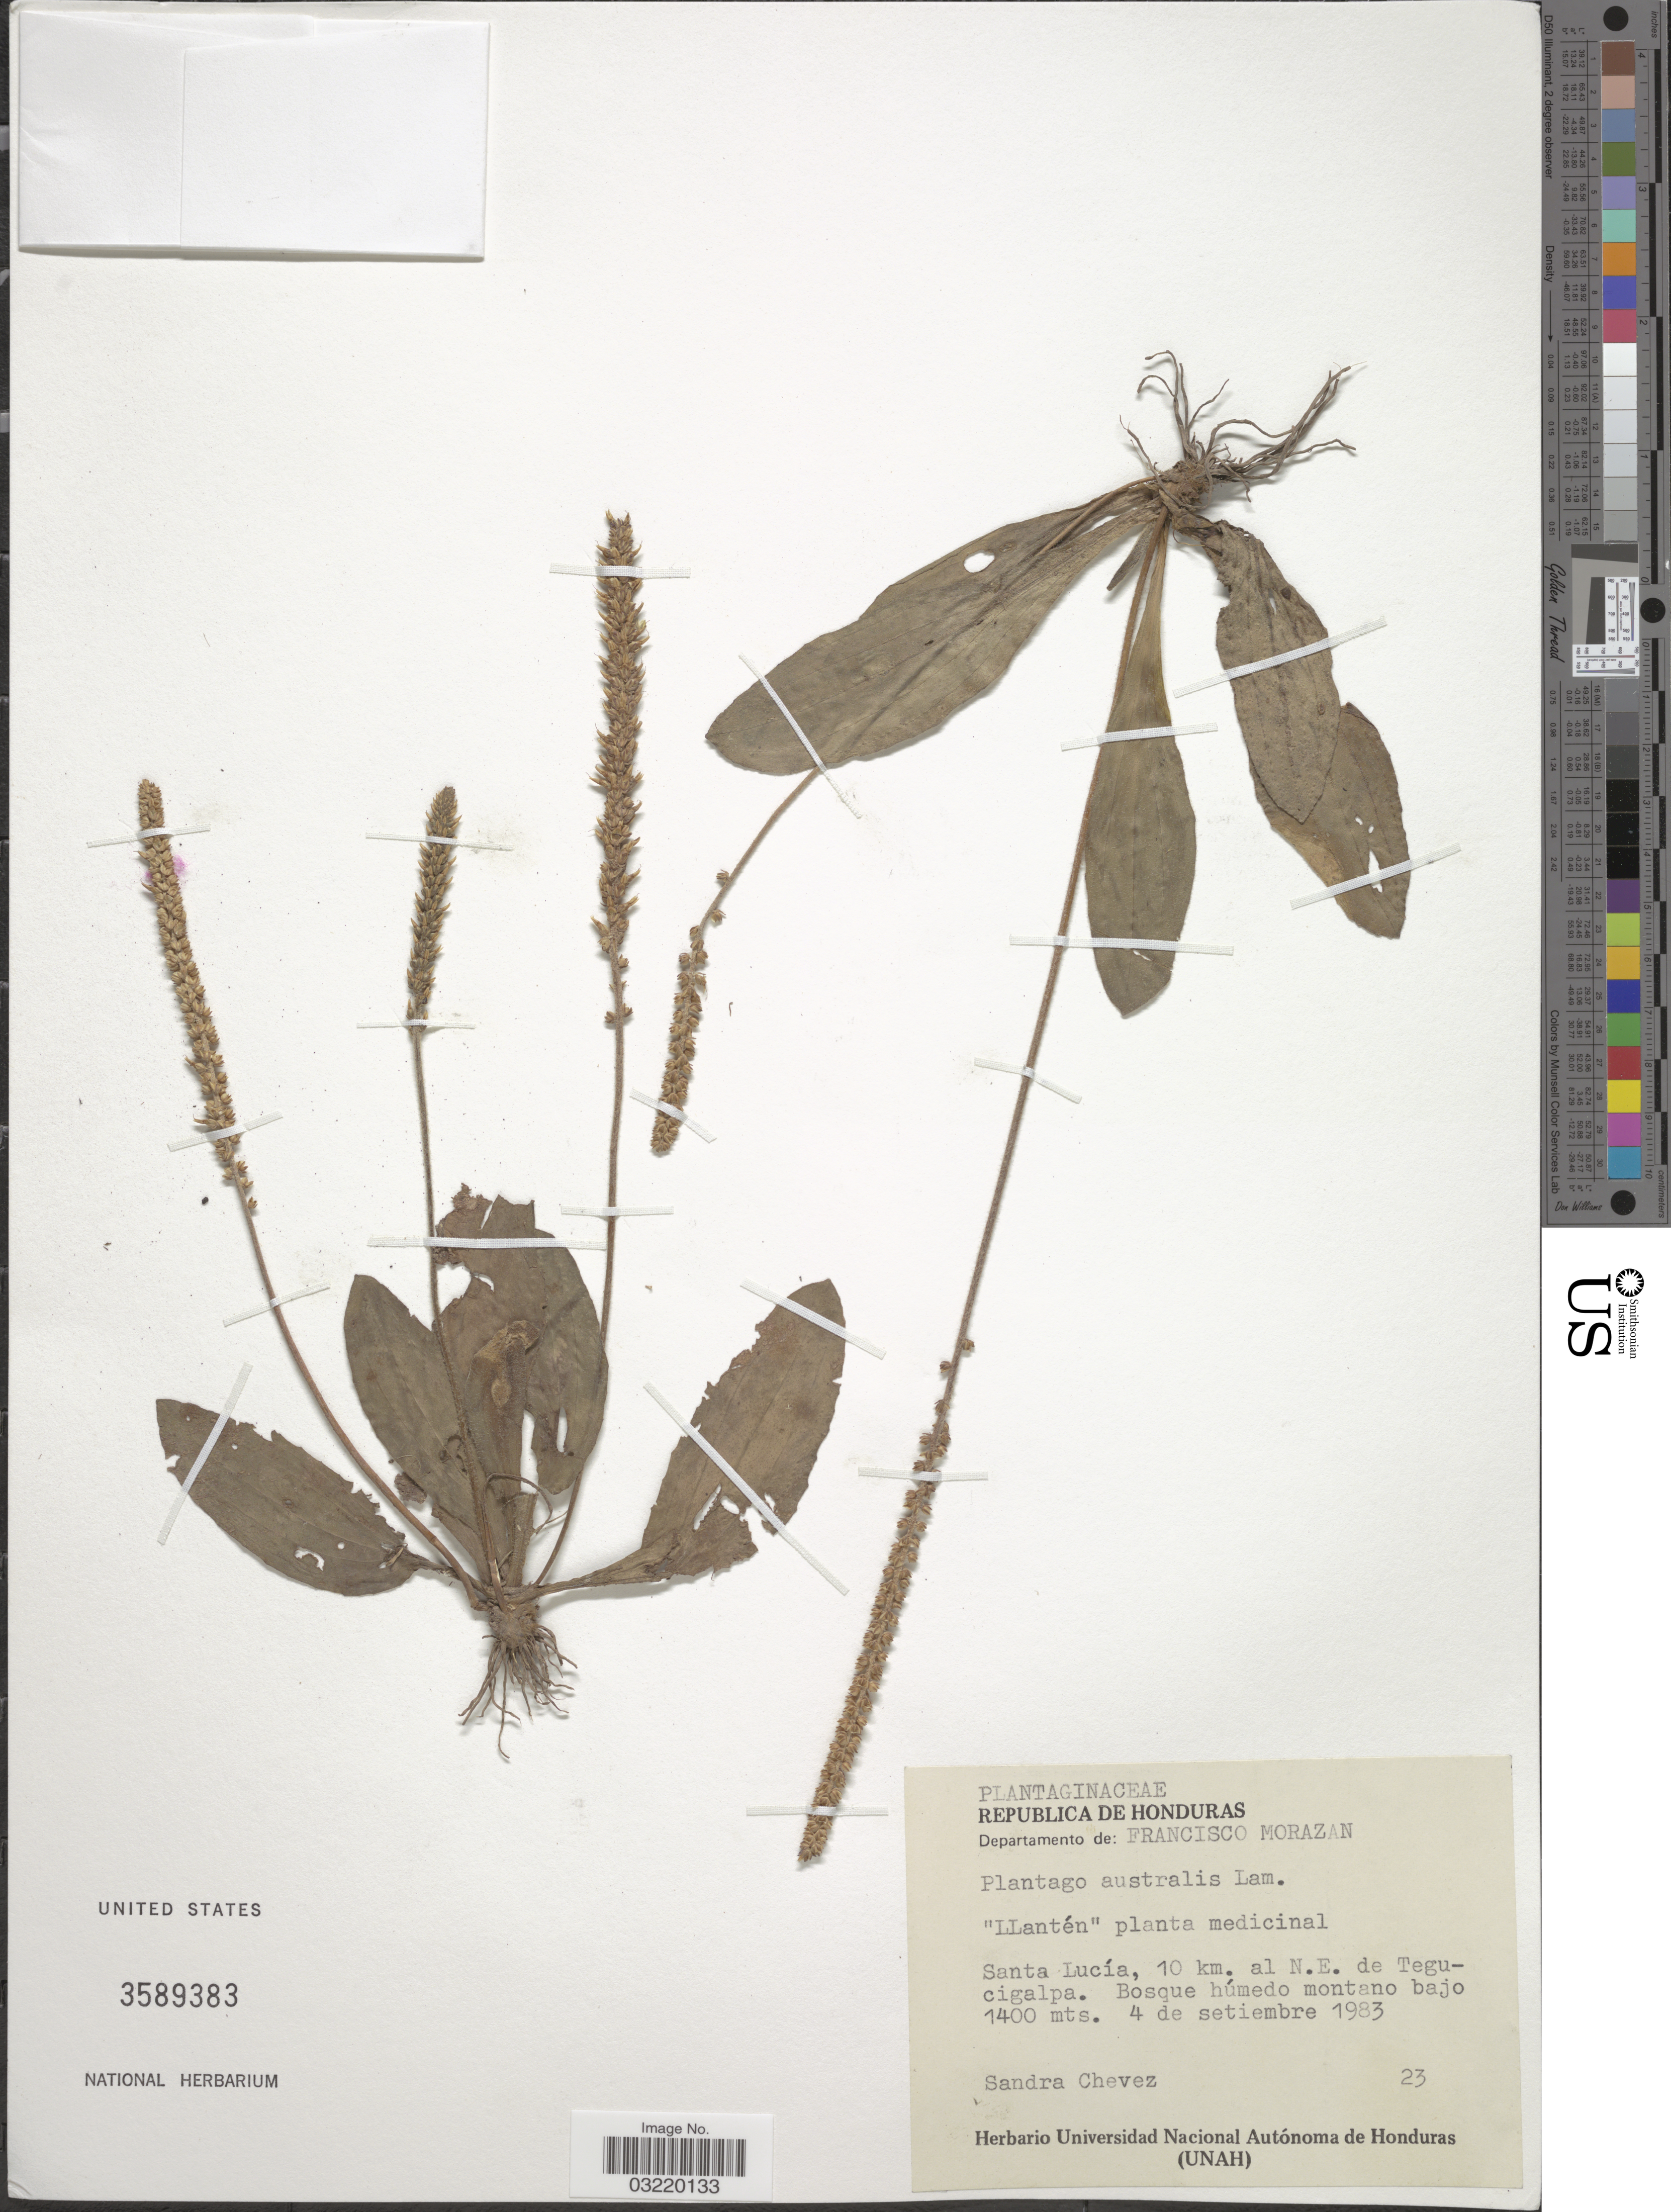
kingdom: Plantae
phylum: Tracheophyta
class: Magnoliopsida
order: Lamiales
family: Plantaginaceae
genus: Plantago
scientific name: Plantago australis subsp. hirtella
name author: (Kunth) Rahn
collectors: S. Chévez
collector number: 23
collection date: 1983-09-04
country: Honduras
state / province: Fco. Morazán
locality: Republica de Honduras. Departamento de: Francisco Morazan. Santa Luciá, 10 km. al N.E. de Tegucigalpa.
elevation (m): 1400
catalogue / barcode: US 3589383